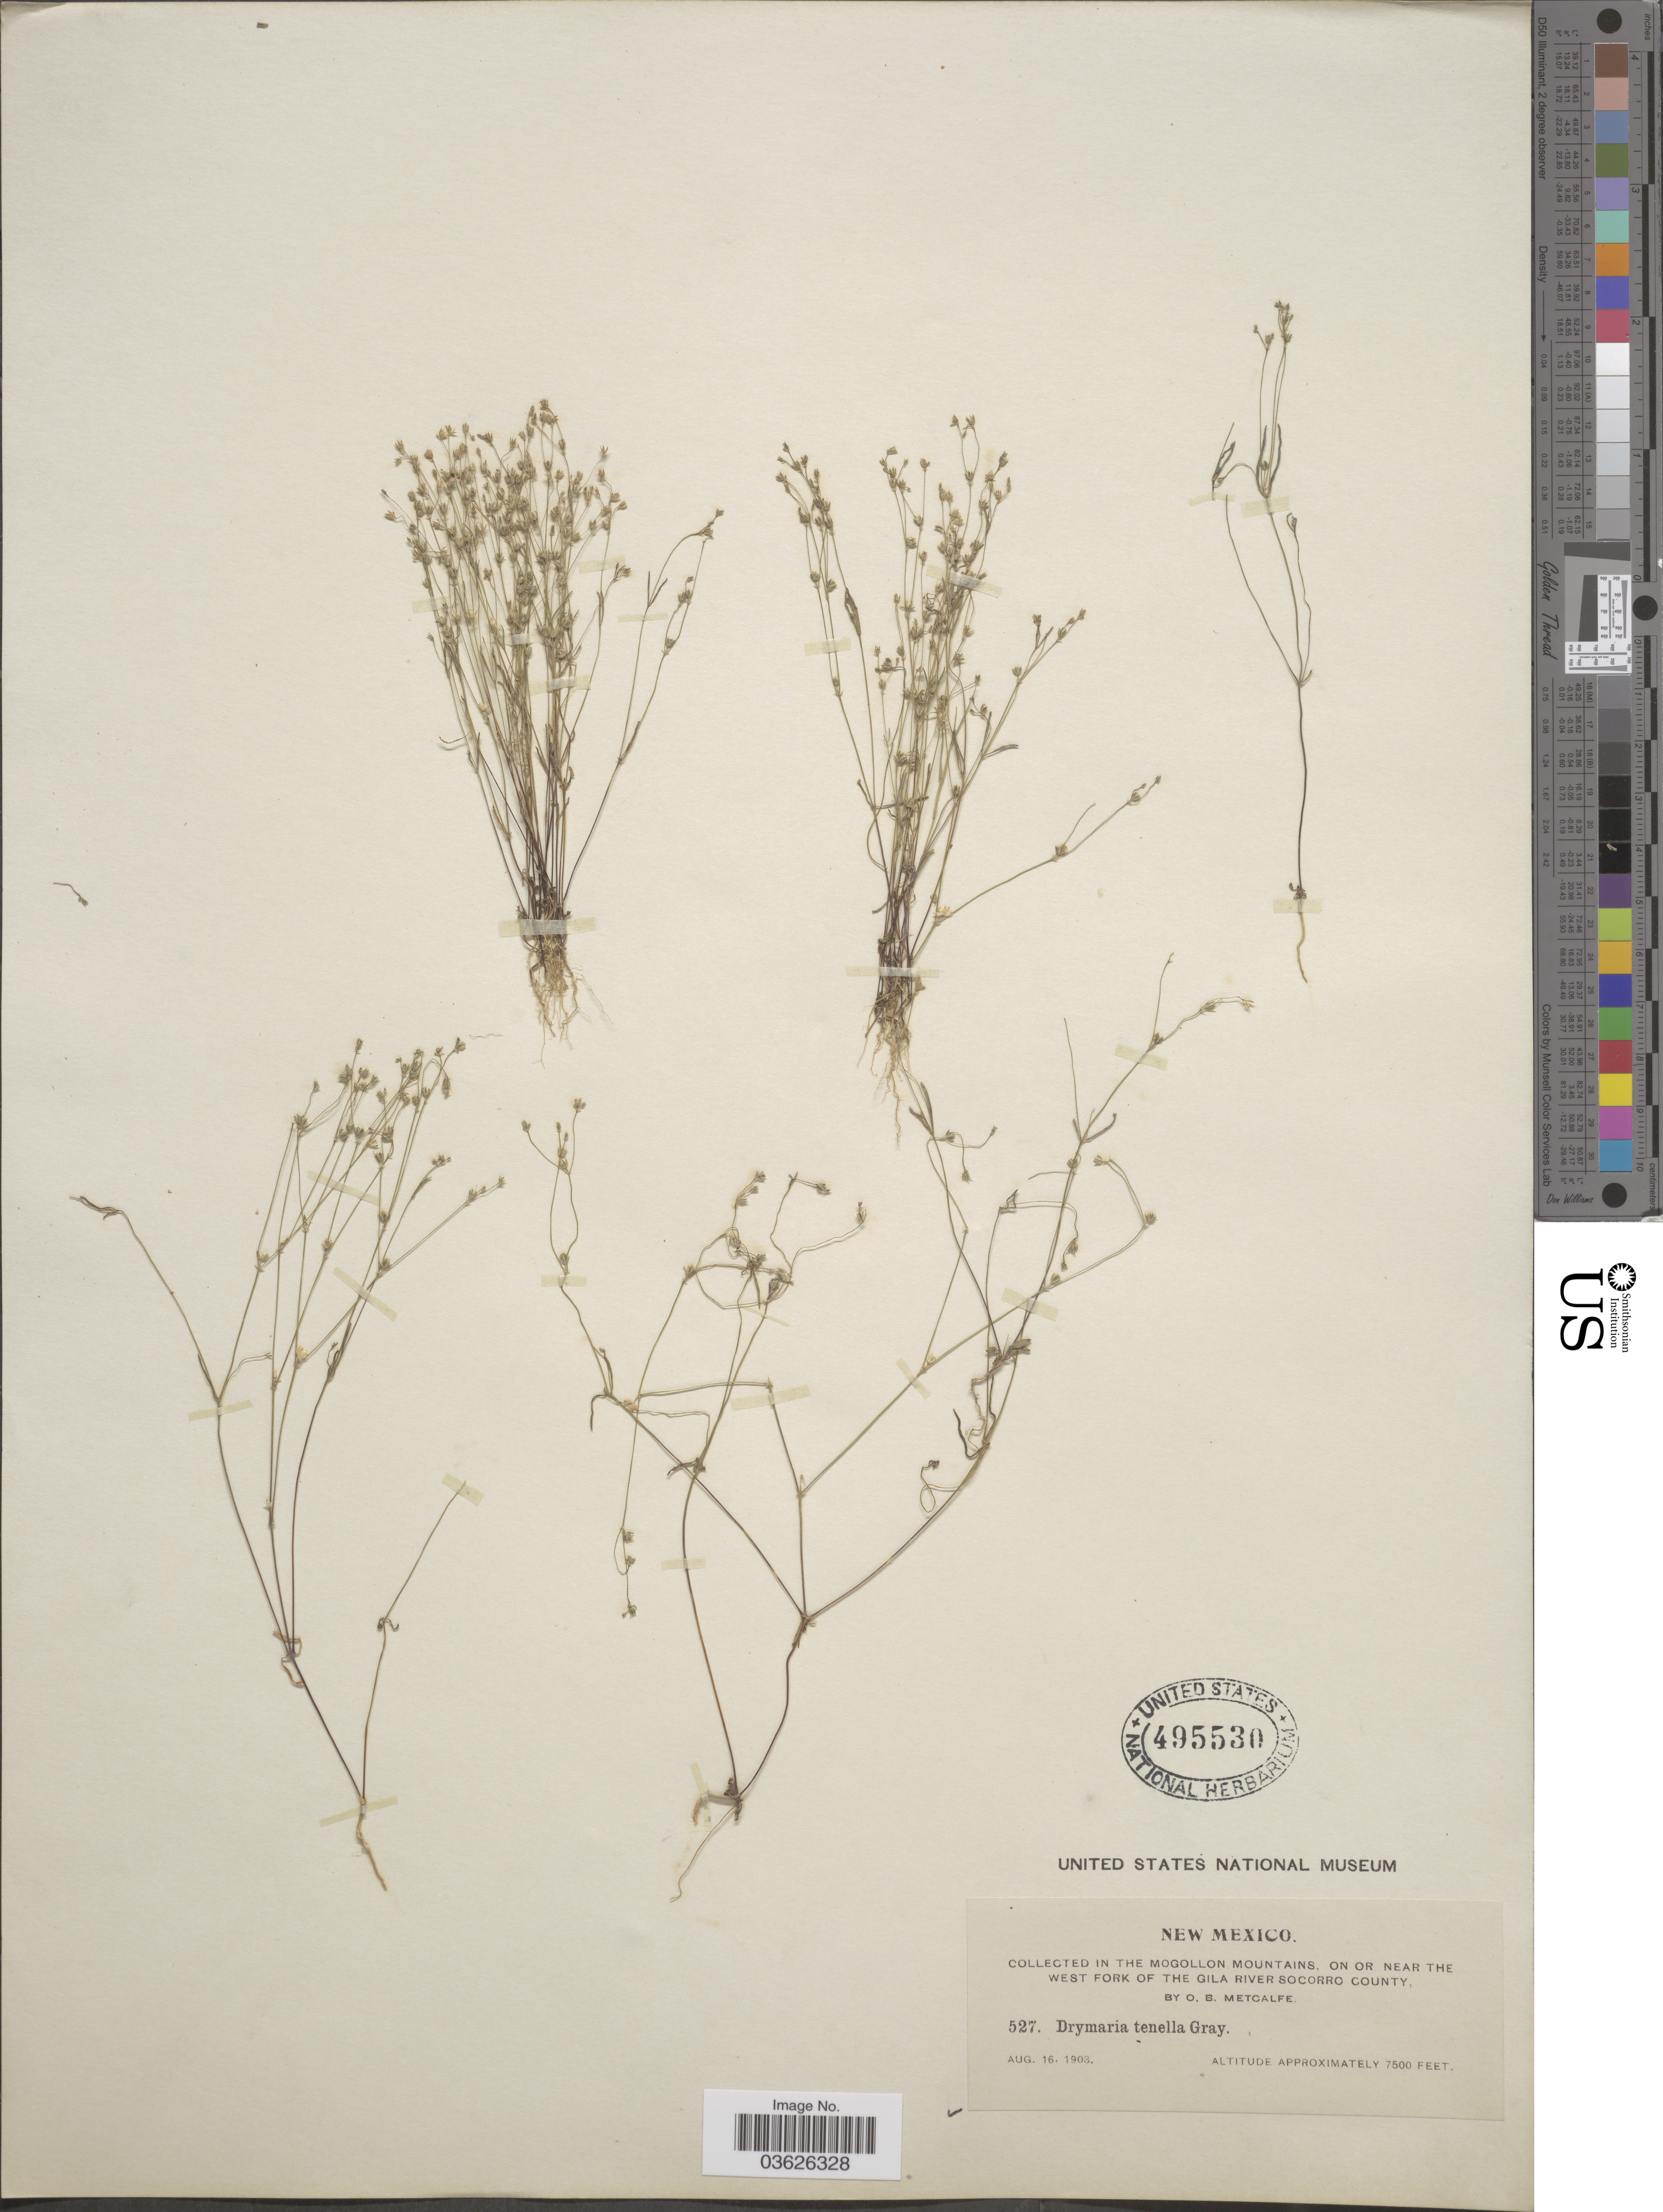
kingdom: Plantae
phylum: Tracheophyta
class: Magnoliopsida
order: Caryophyllales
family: Caryophyllaceae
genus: Drymaria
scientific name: Drymaria tenella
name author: A. Gray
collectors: O. B. Metcalfe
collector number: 527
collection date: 1903-08-16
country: United States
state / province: New Mexico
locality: In the Mogollon Mountains, on or near the west fork of the Gila River Socorro County.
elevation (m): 2286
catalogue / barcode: US 495530